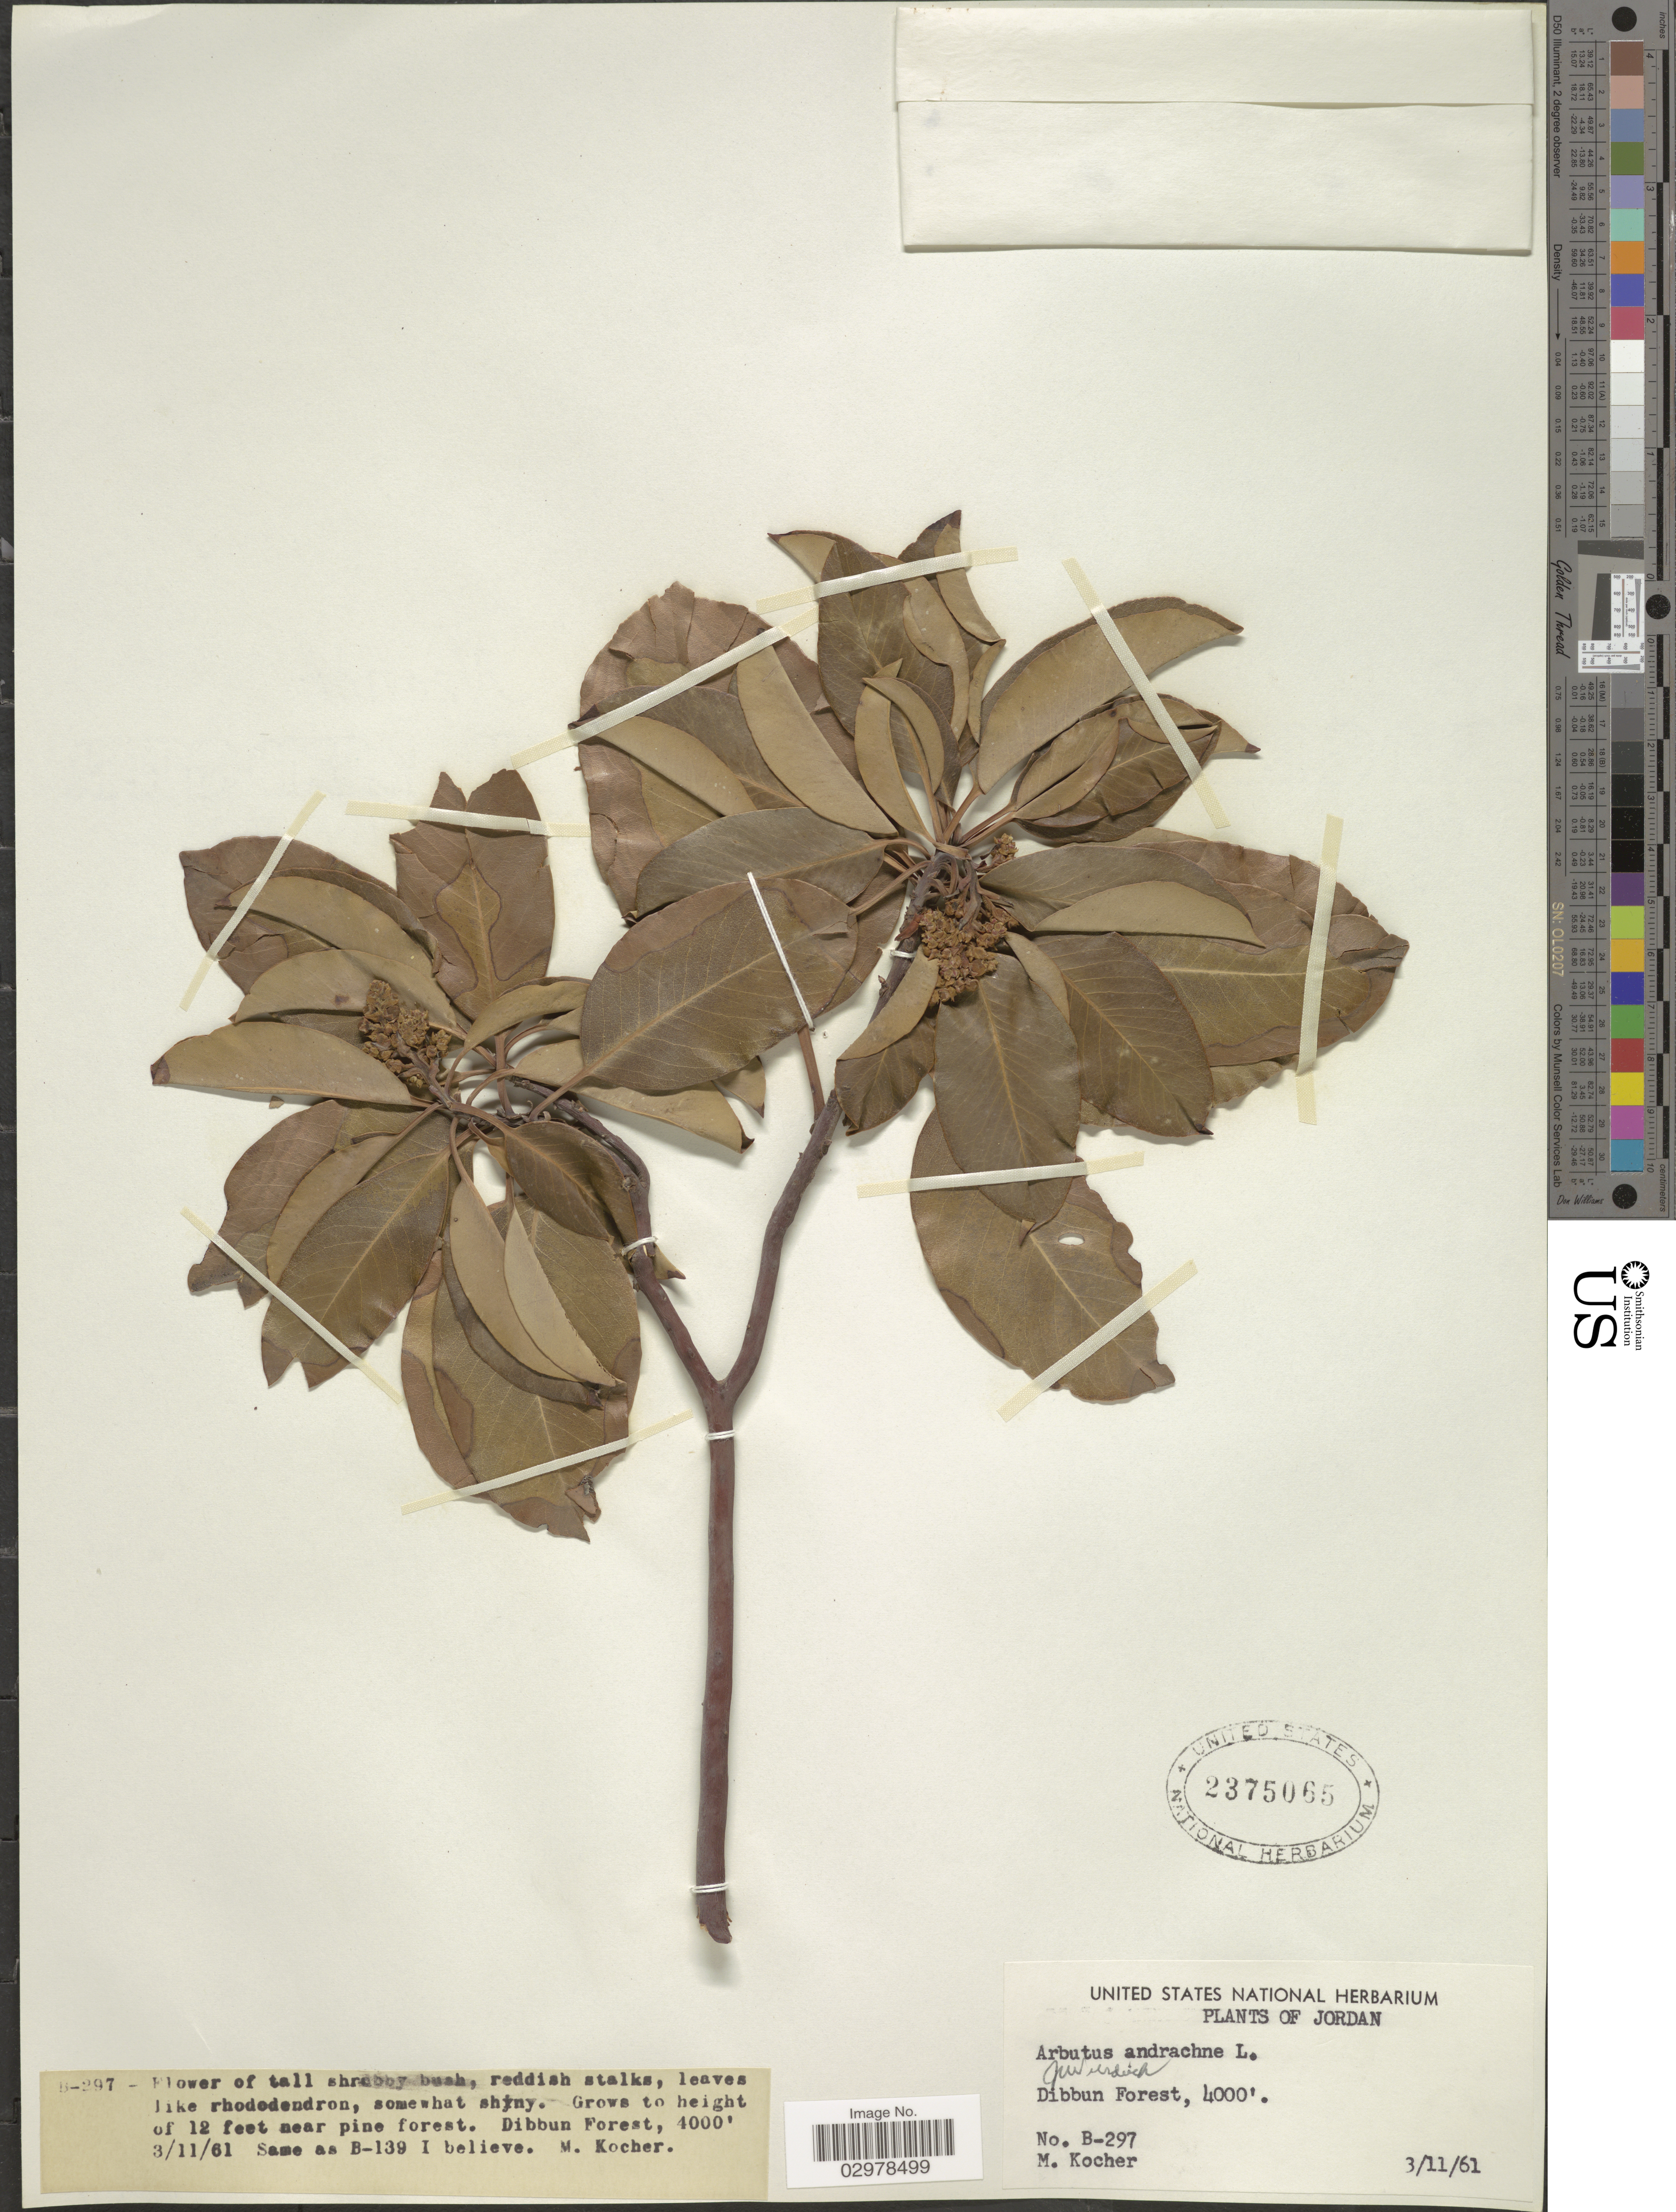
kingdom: Plantae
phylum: Tracheophyta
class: Magnoliopsida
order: Ericales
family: Ericaceae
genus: Arbutus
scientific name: Arbutus andrachne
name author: L.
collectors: M. Kocher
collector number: B-297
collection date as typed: Transcribed d/m/y: 3/11/61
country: Jordan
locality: Dibbun Forest.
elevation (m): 1219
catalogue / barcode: US 2375065